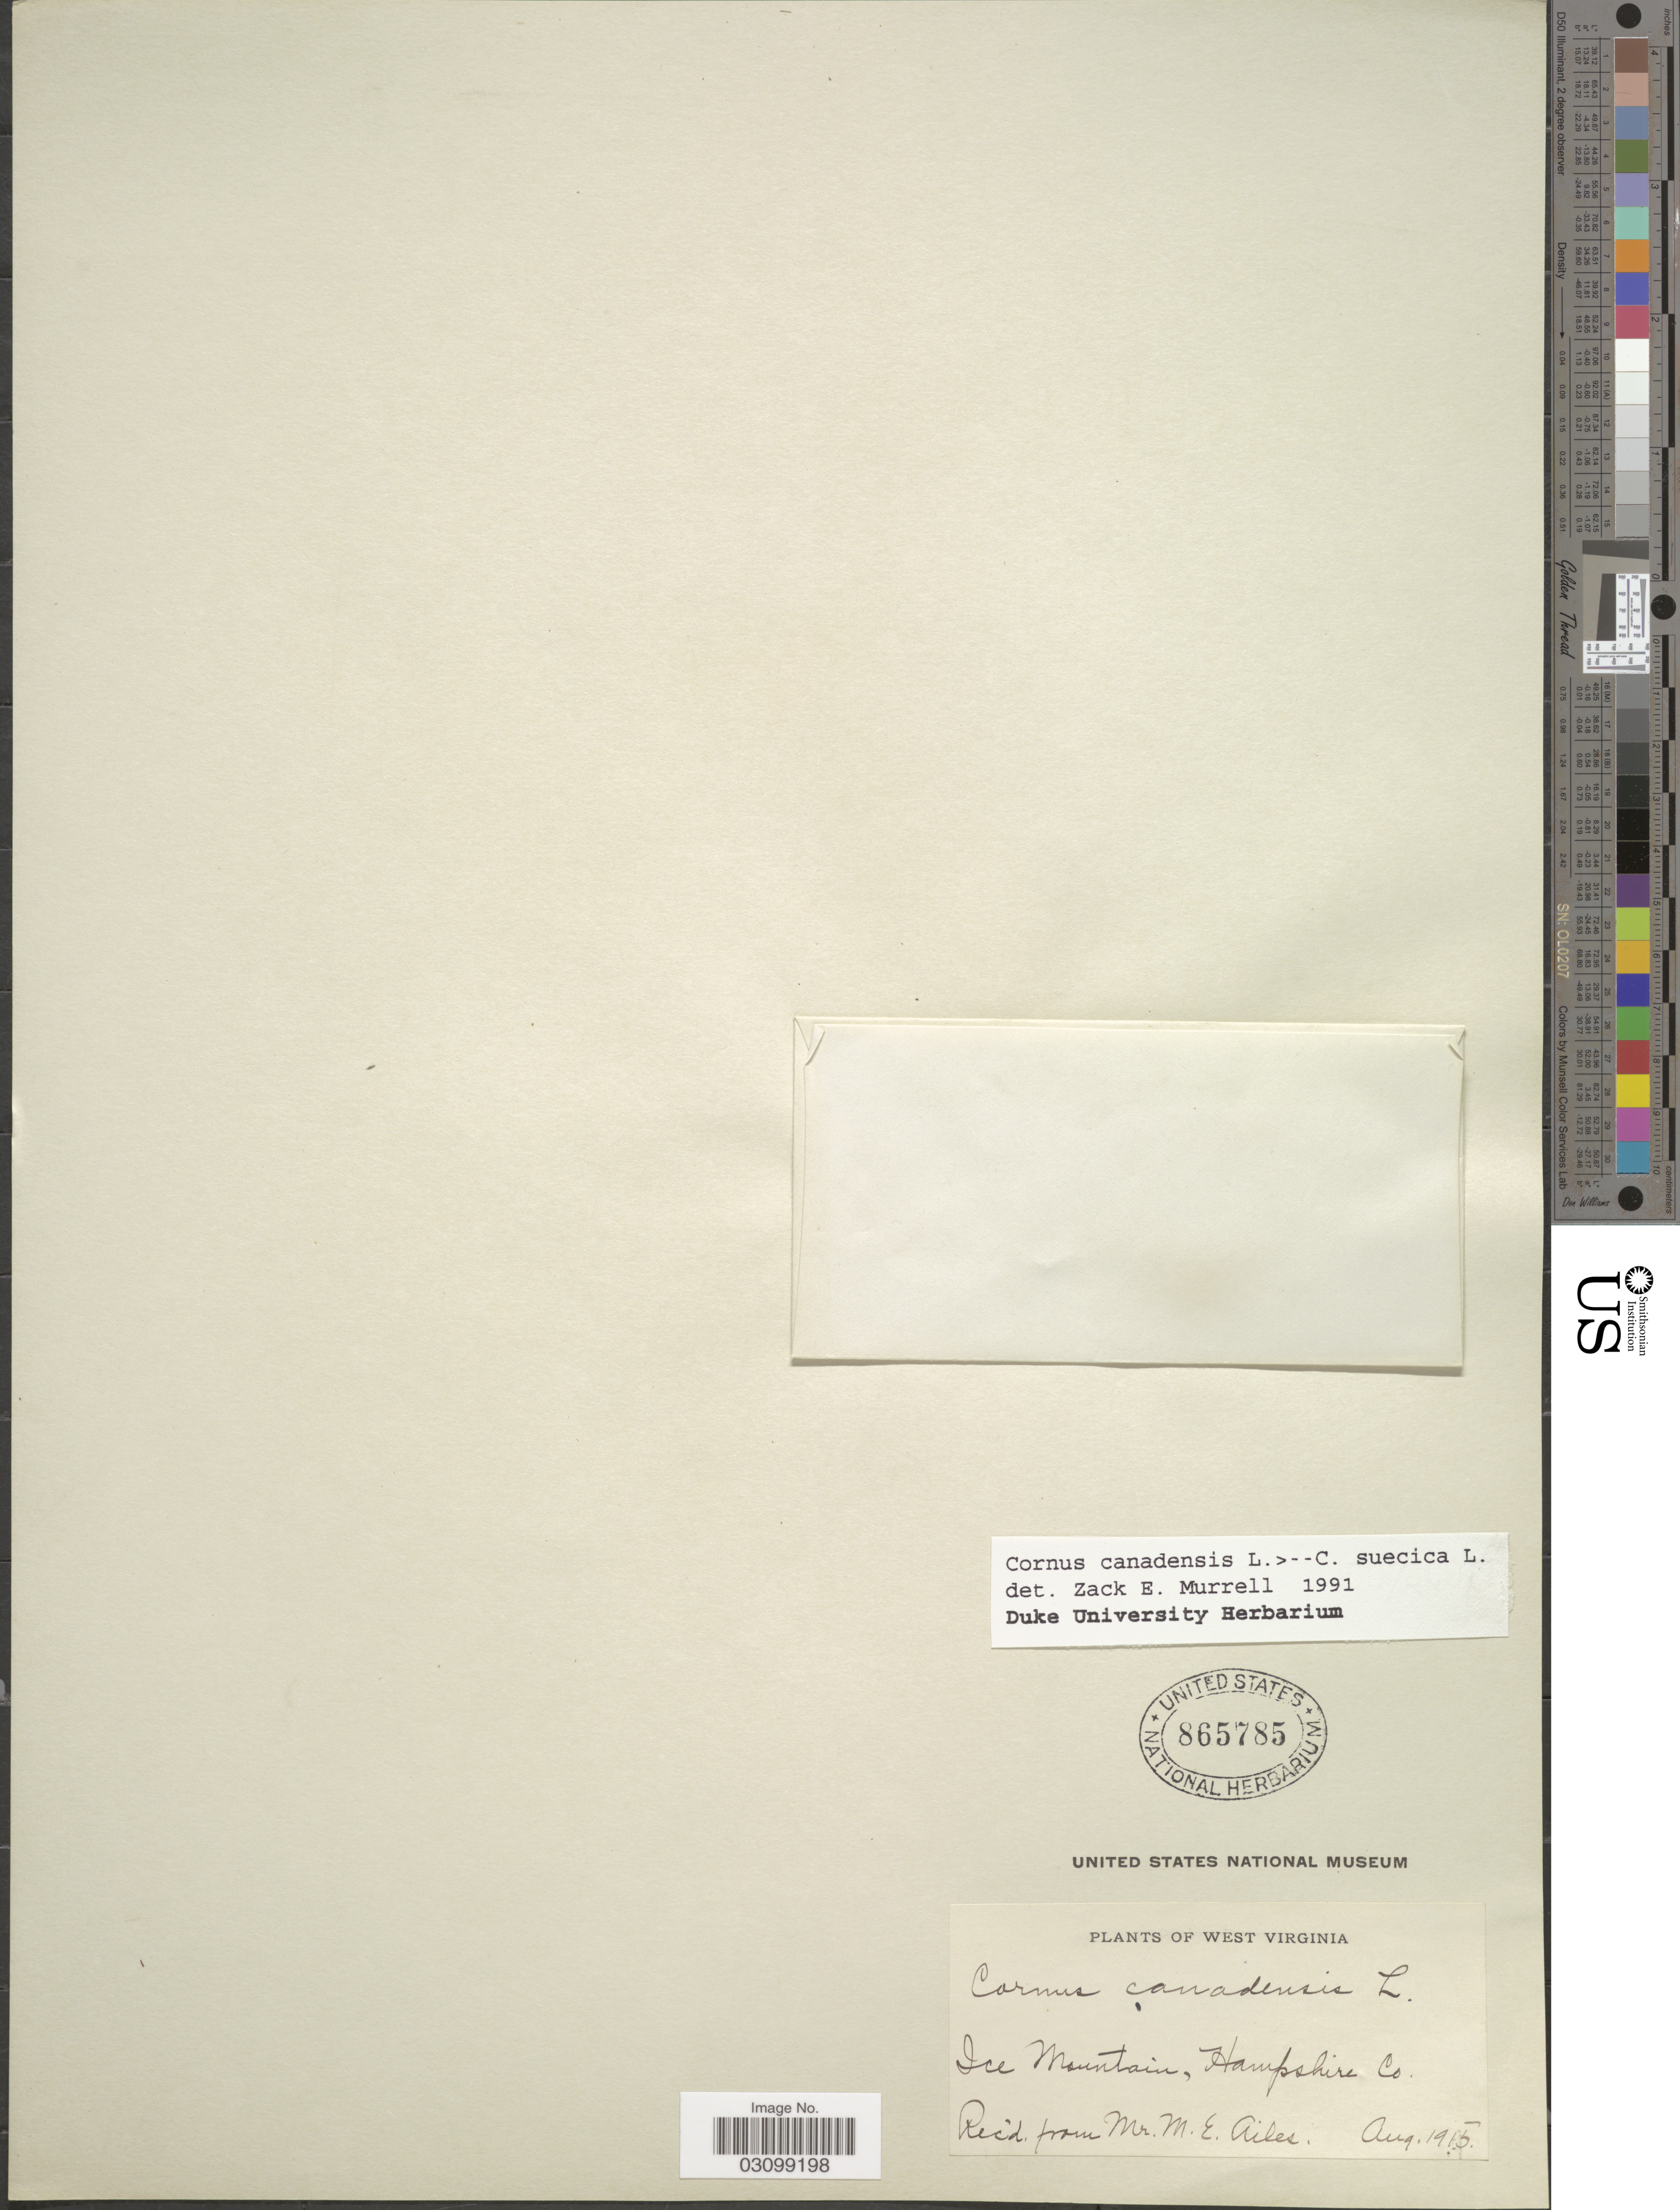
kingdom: Plantae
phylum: Tracheophyta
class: Magnoliopsida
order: Cornales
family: Cornaceae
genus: Cornus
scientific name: Cornus sp.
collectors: M. Ailes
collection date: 1915-08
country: United States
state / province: West Virginia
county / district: Hampshire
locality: Ice Mountain, Hampshire Co.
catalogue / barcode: US 865785